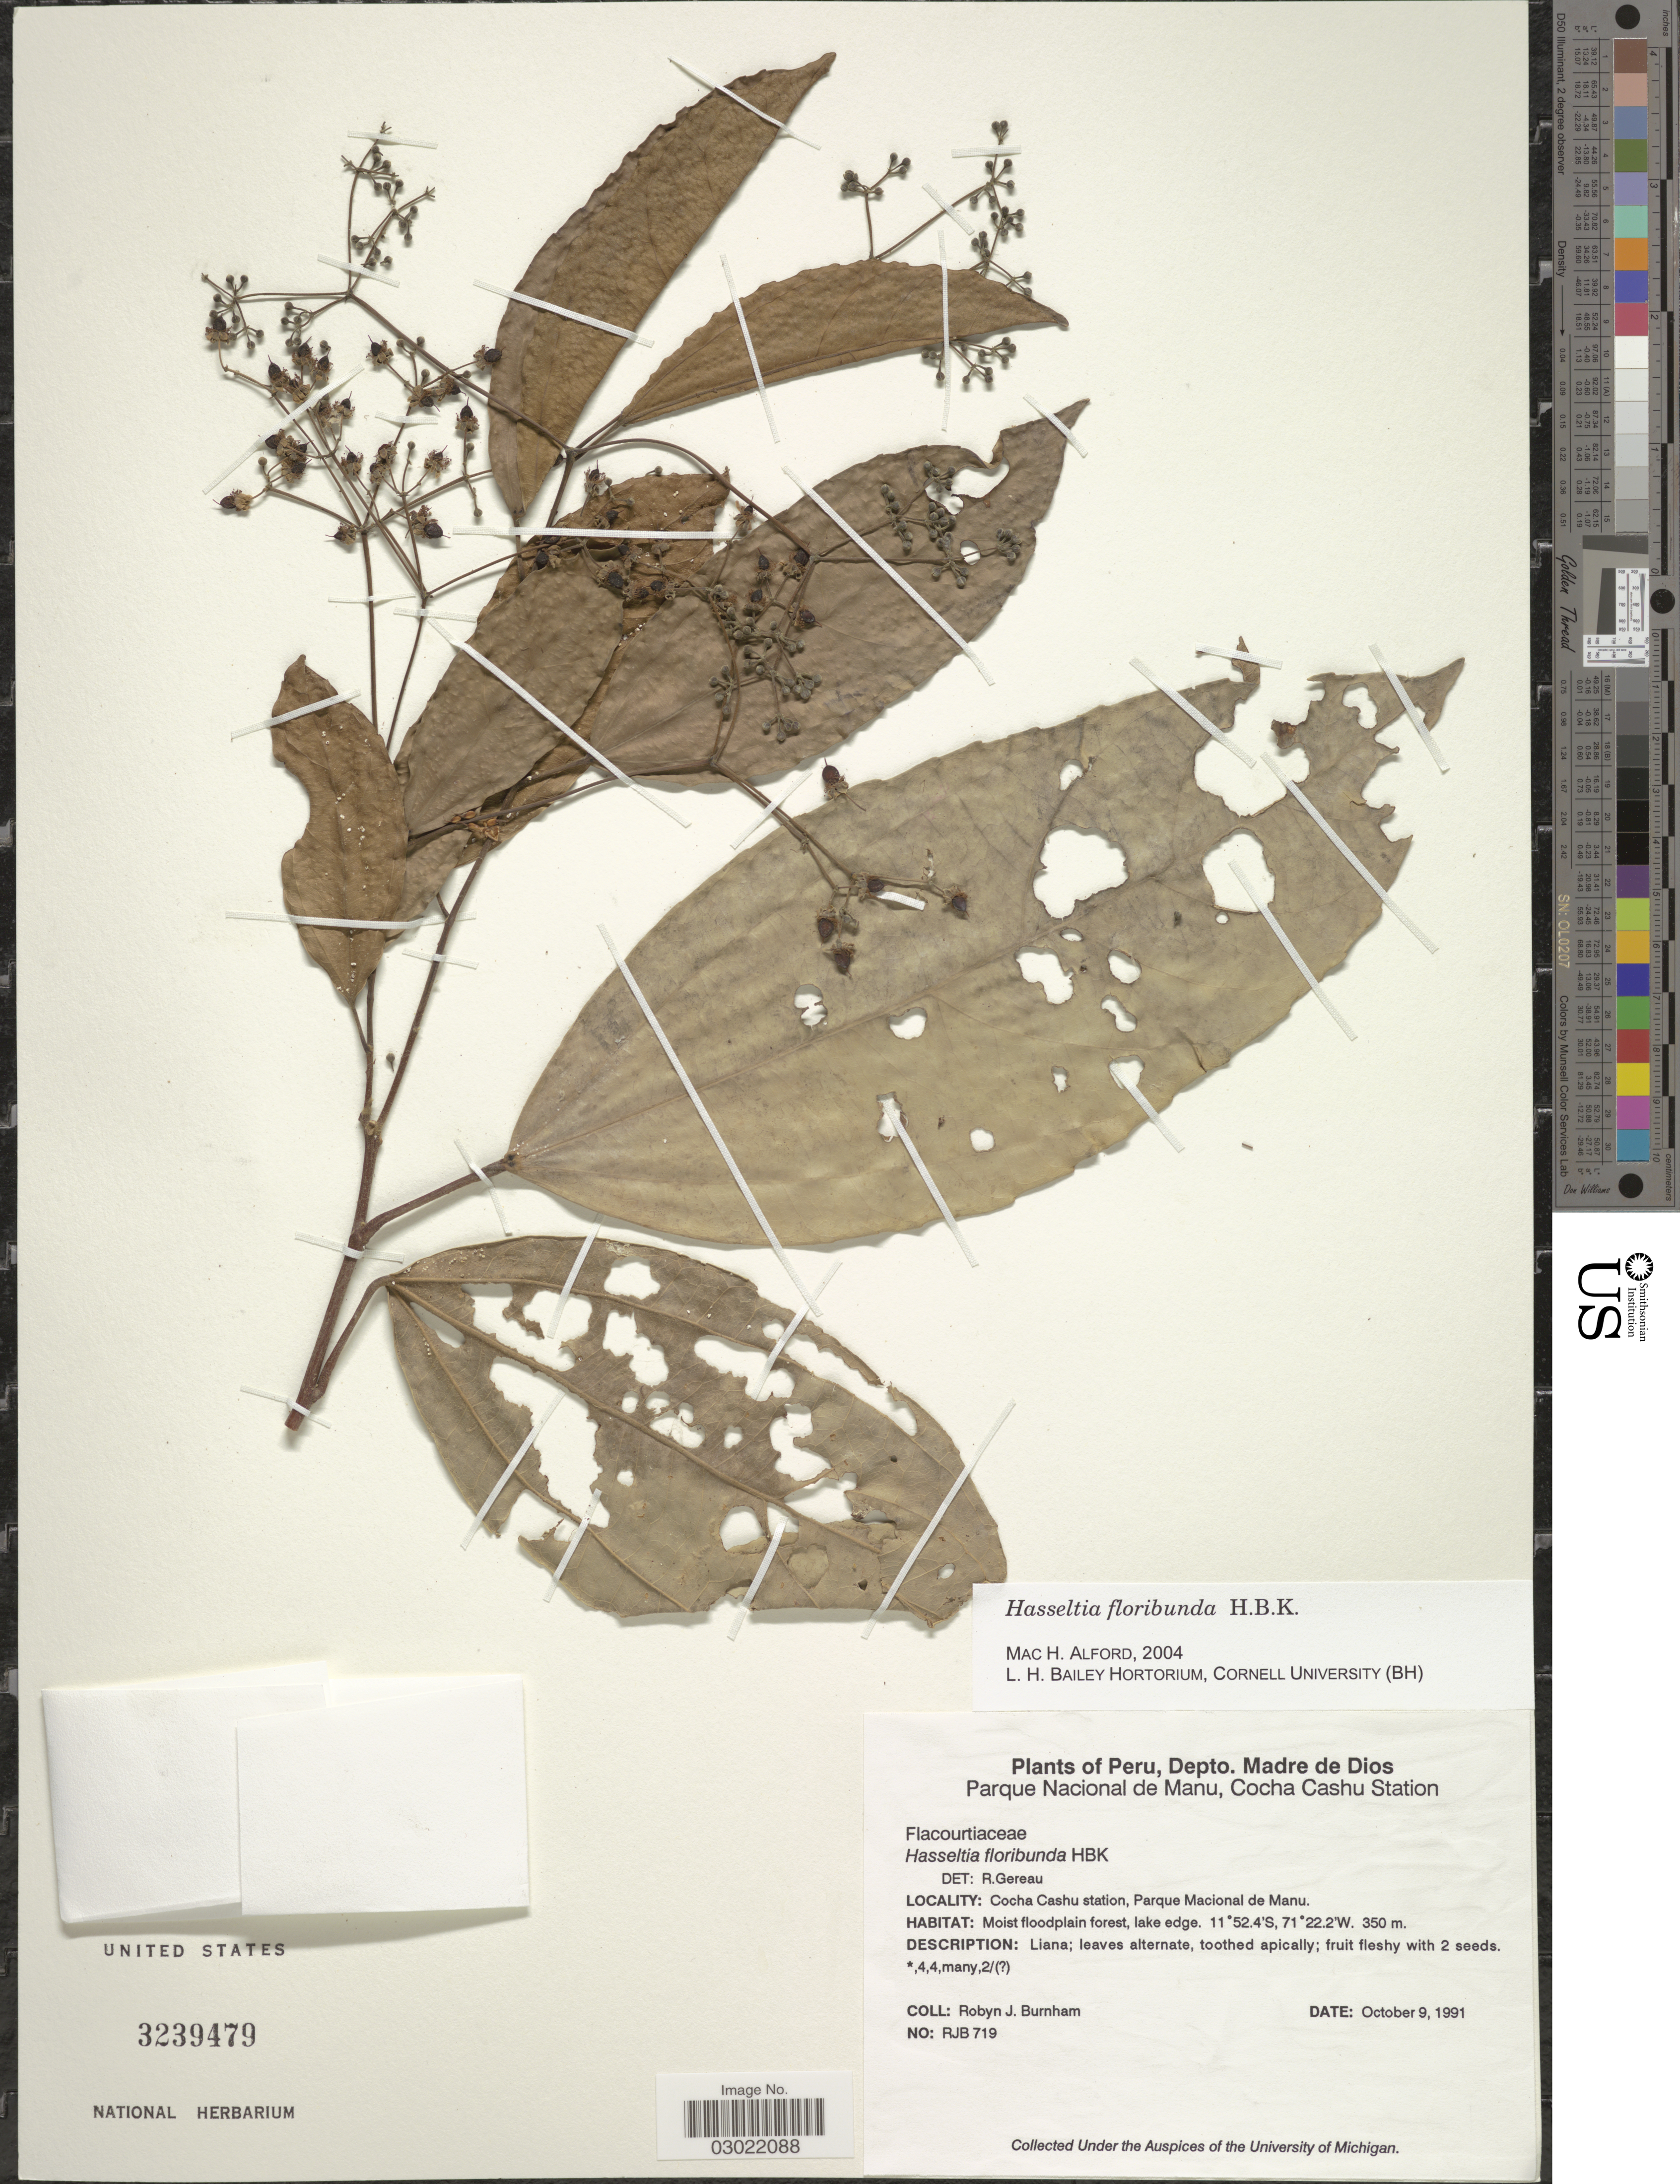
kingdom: Plantae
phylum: Tracheophyta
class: Magnoliopsida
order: Malpighiales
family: Salicaceae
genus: Hasseltia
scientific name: Hasseltia floribunda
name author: Kunth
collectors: R. J. Burnham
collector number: RJB 719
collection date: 1991-10-09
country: Peru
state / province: Madre de Dios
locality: Depto. Madre de Dios. Parque Nacional de Manu, Cocha Cashu Station.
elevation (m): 350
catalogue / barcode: US 3239479